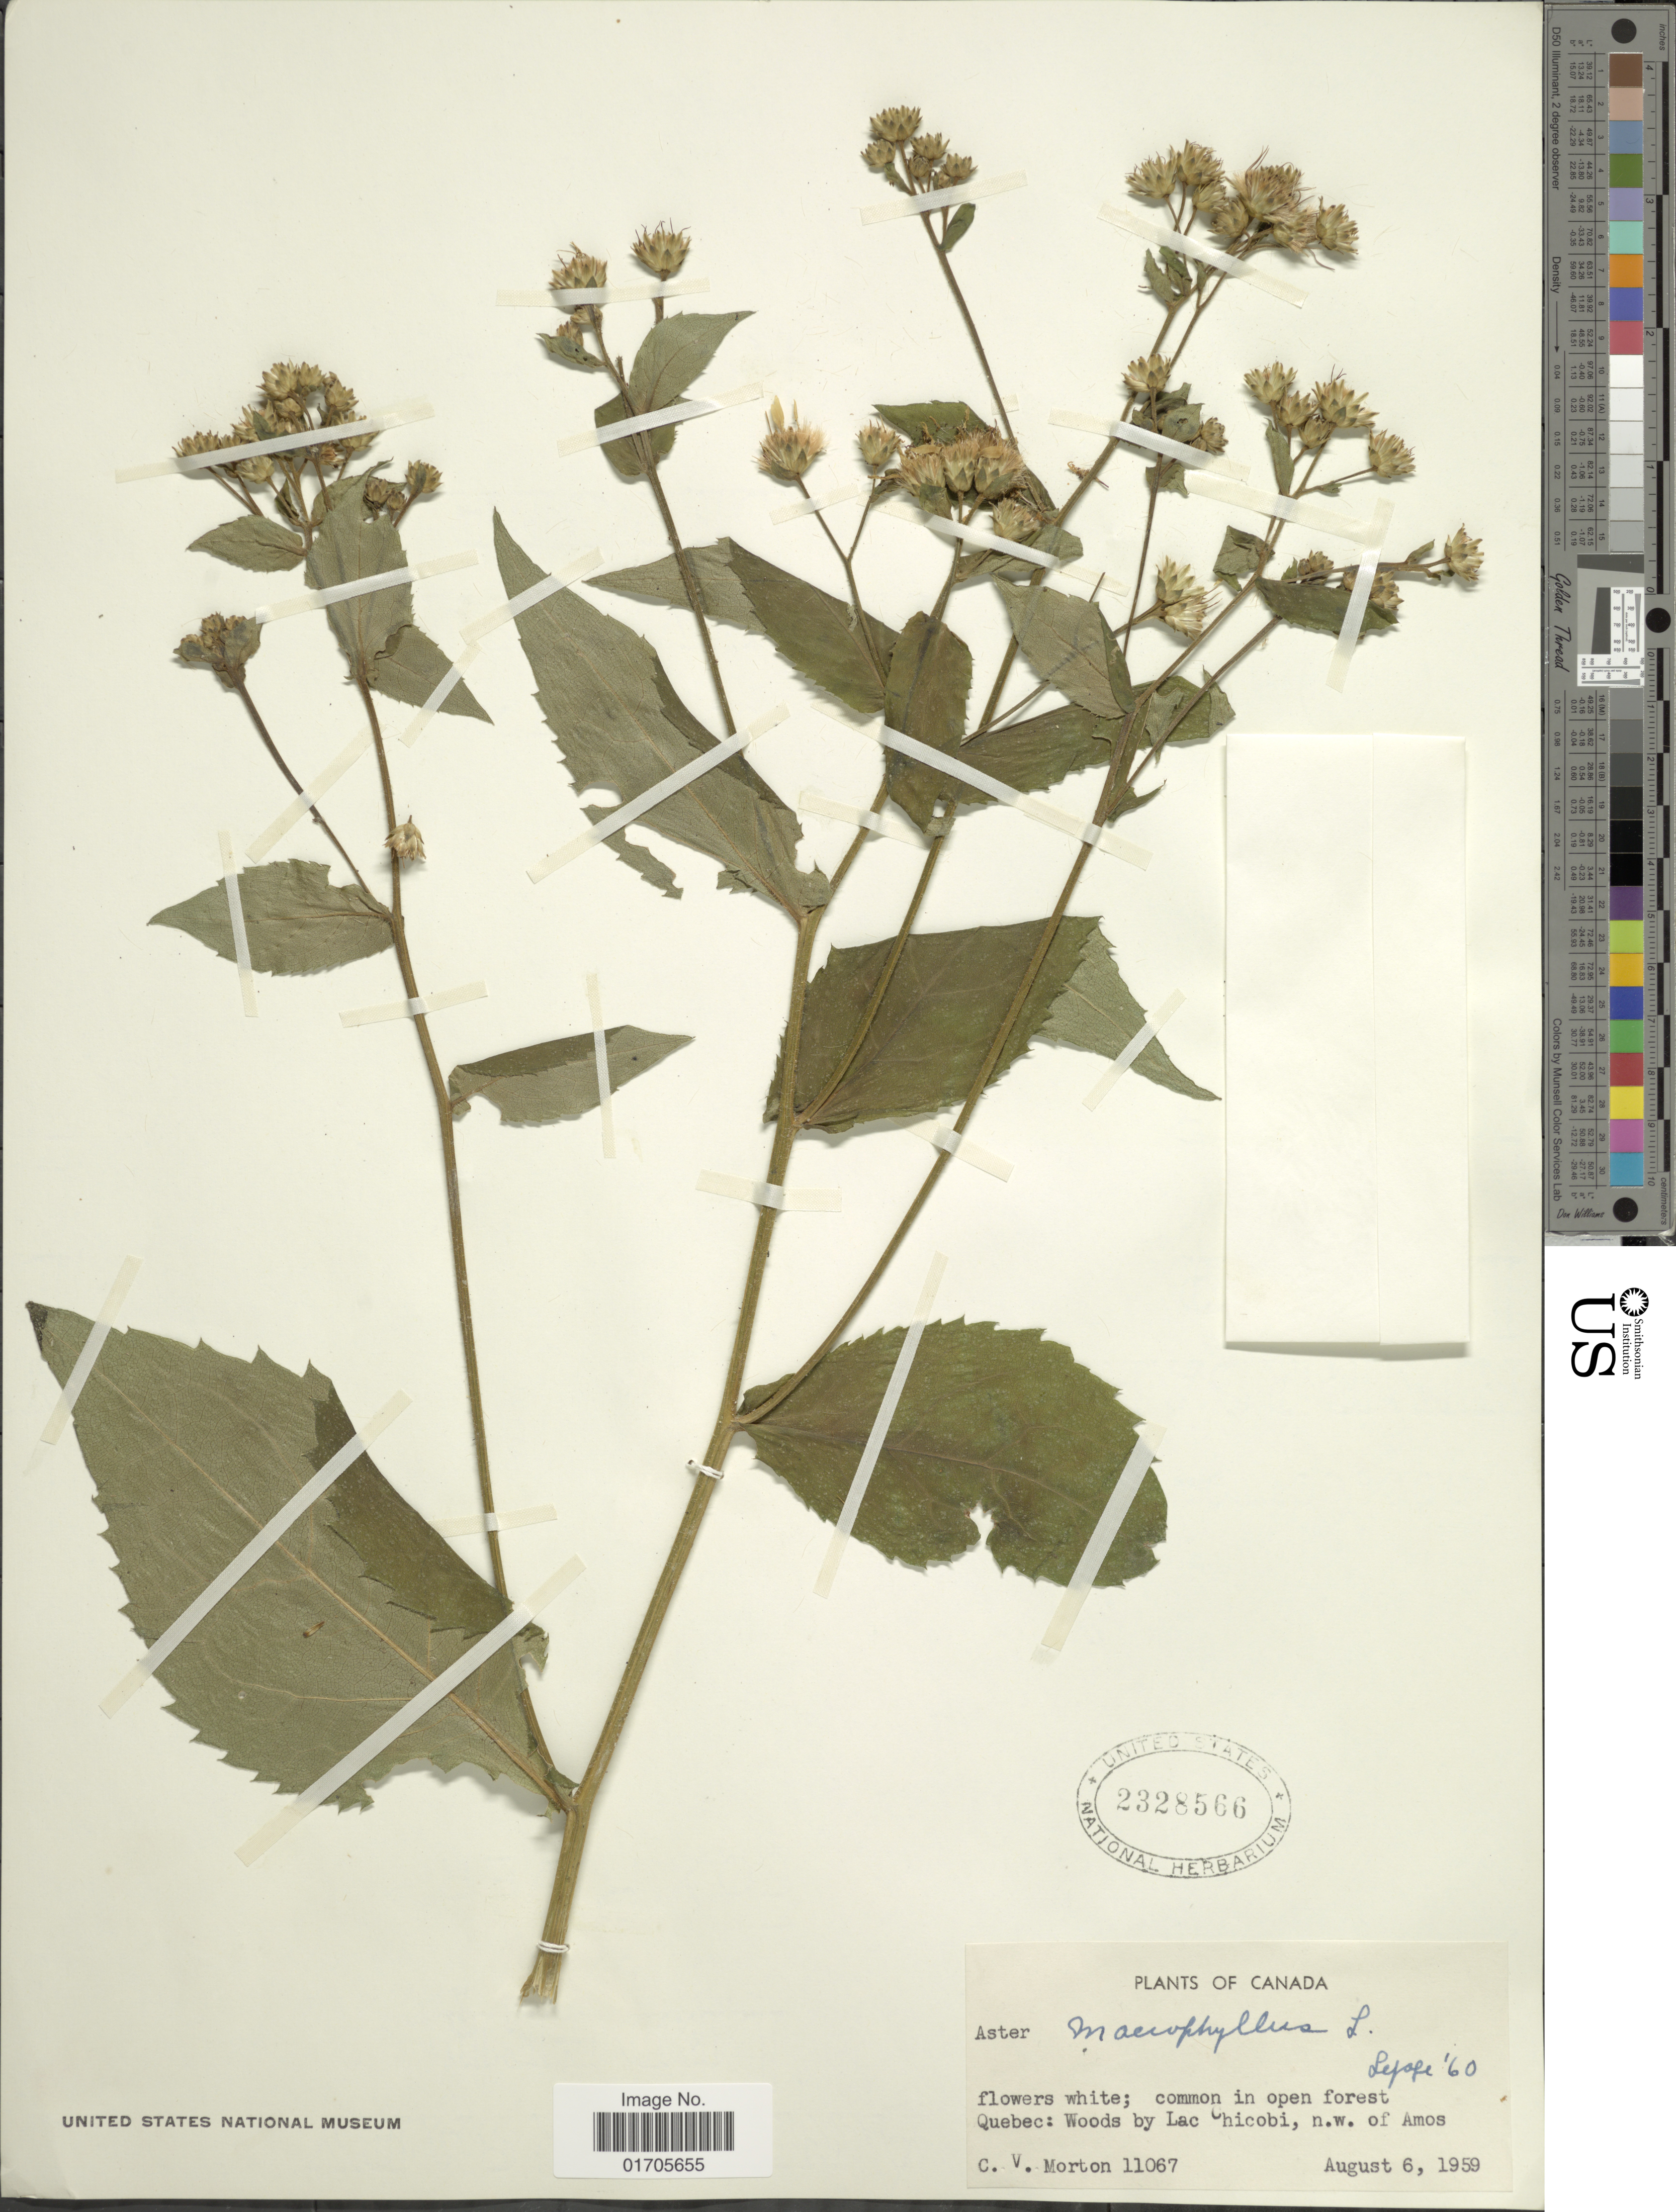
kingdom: Plantae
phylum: Tracheophyta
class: Magnoliopsida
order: Asterales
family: Asteraceae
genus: Eurybia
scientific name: Eurybia macrophylla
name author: (L.) Cass.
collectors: C. V. Morton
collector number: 11067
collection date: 1959-08-06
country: Canada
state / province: Quebec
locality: Quebec: Woods by Lac Chicobi, n.w. of Amos.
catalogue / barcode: US 2328566